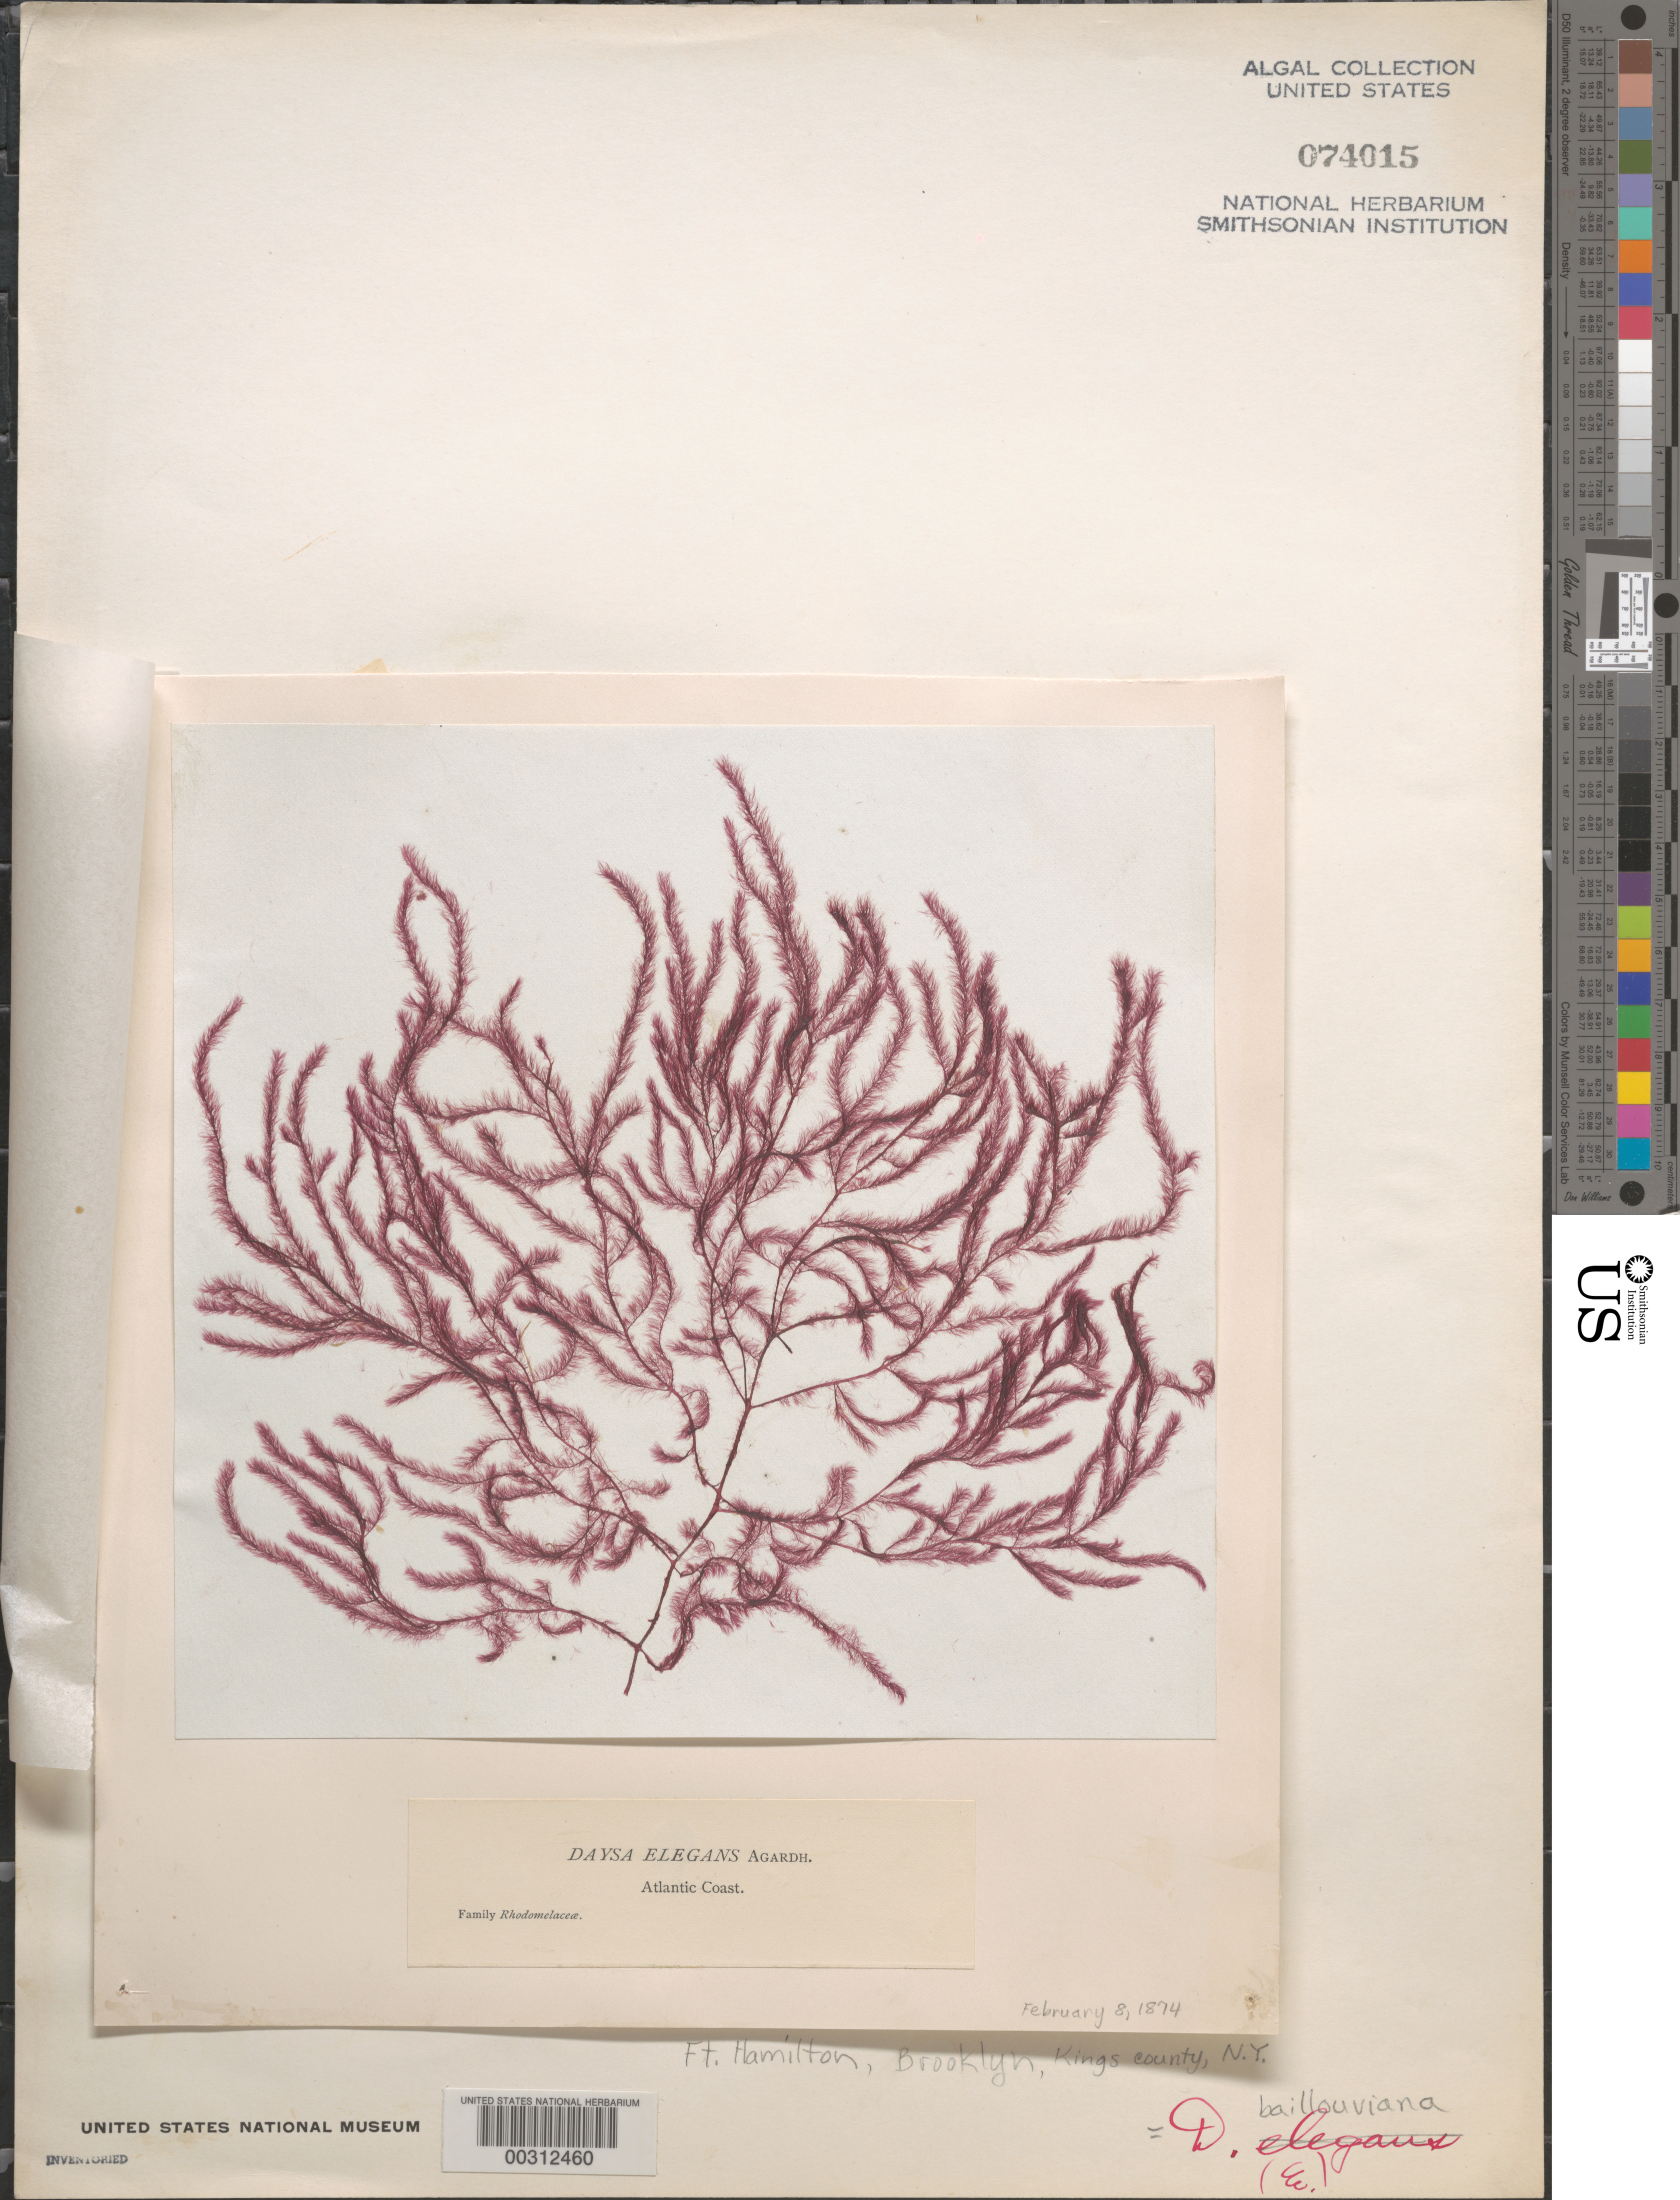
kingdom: Plantae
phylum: Rhodophyta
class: Florideophyceae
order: Ceramiales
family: Dasyaceae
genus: Dasya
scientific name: Dasya pedicellata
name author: (C. Agardh) C. Agardh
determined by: Algae name updating Project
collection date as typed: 08 Feb 1874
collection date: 1874-02-08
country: United States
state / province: New York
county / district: Kings County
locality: Fort Hamilton, Brooklyn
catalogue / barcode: US 74015